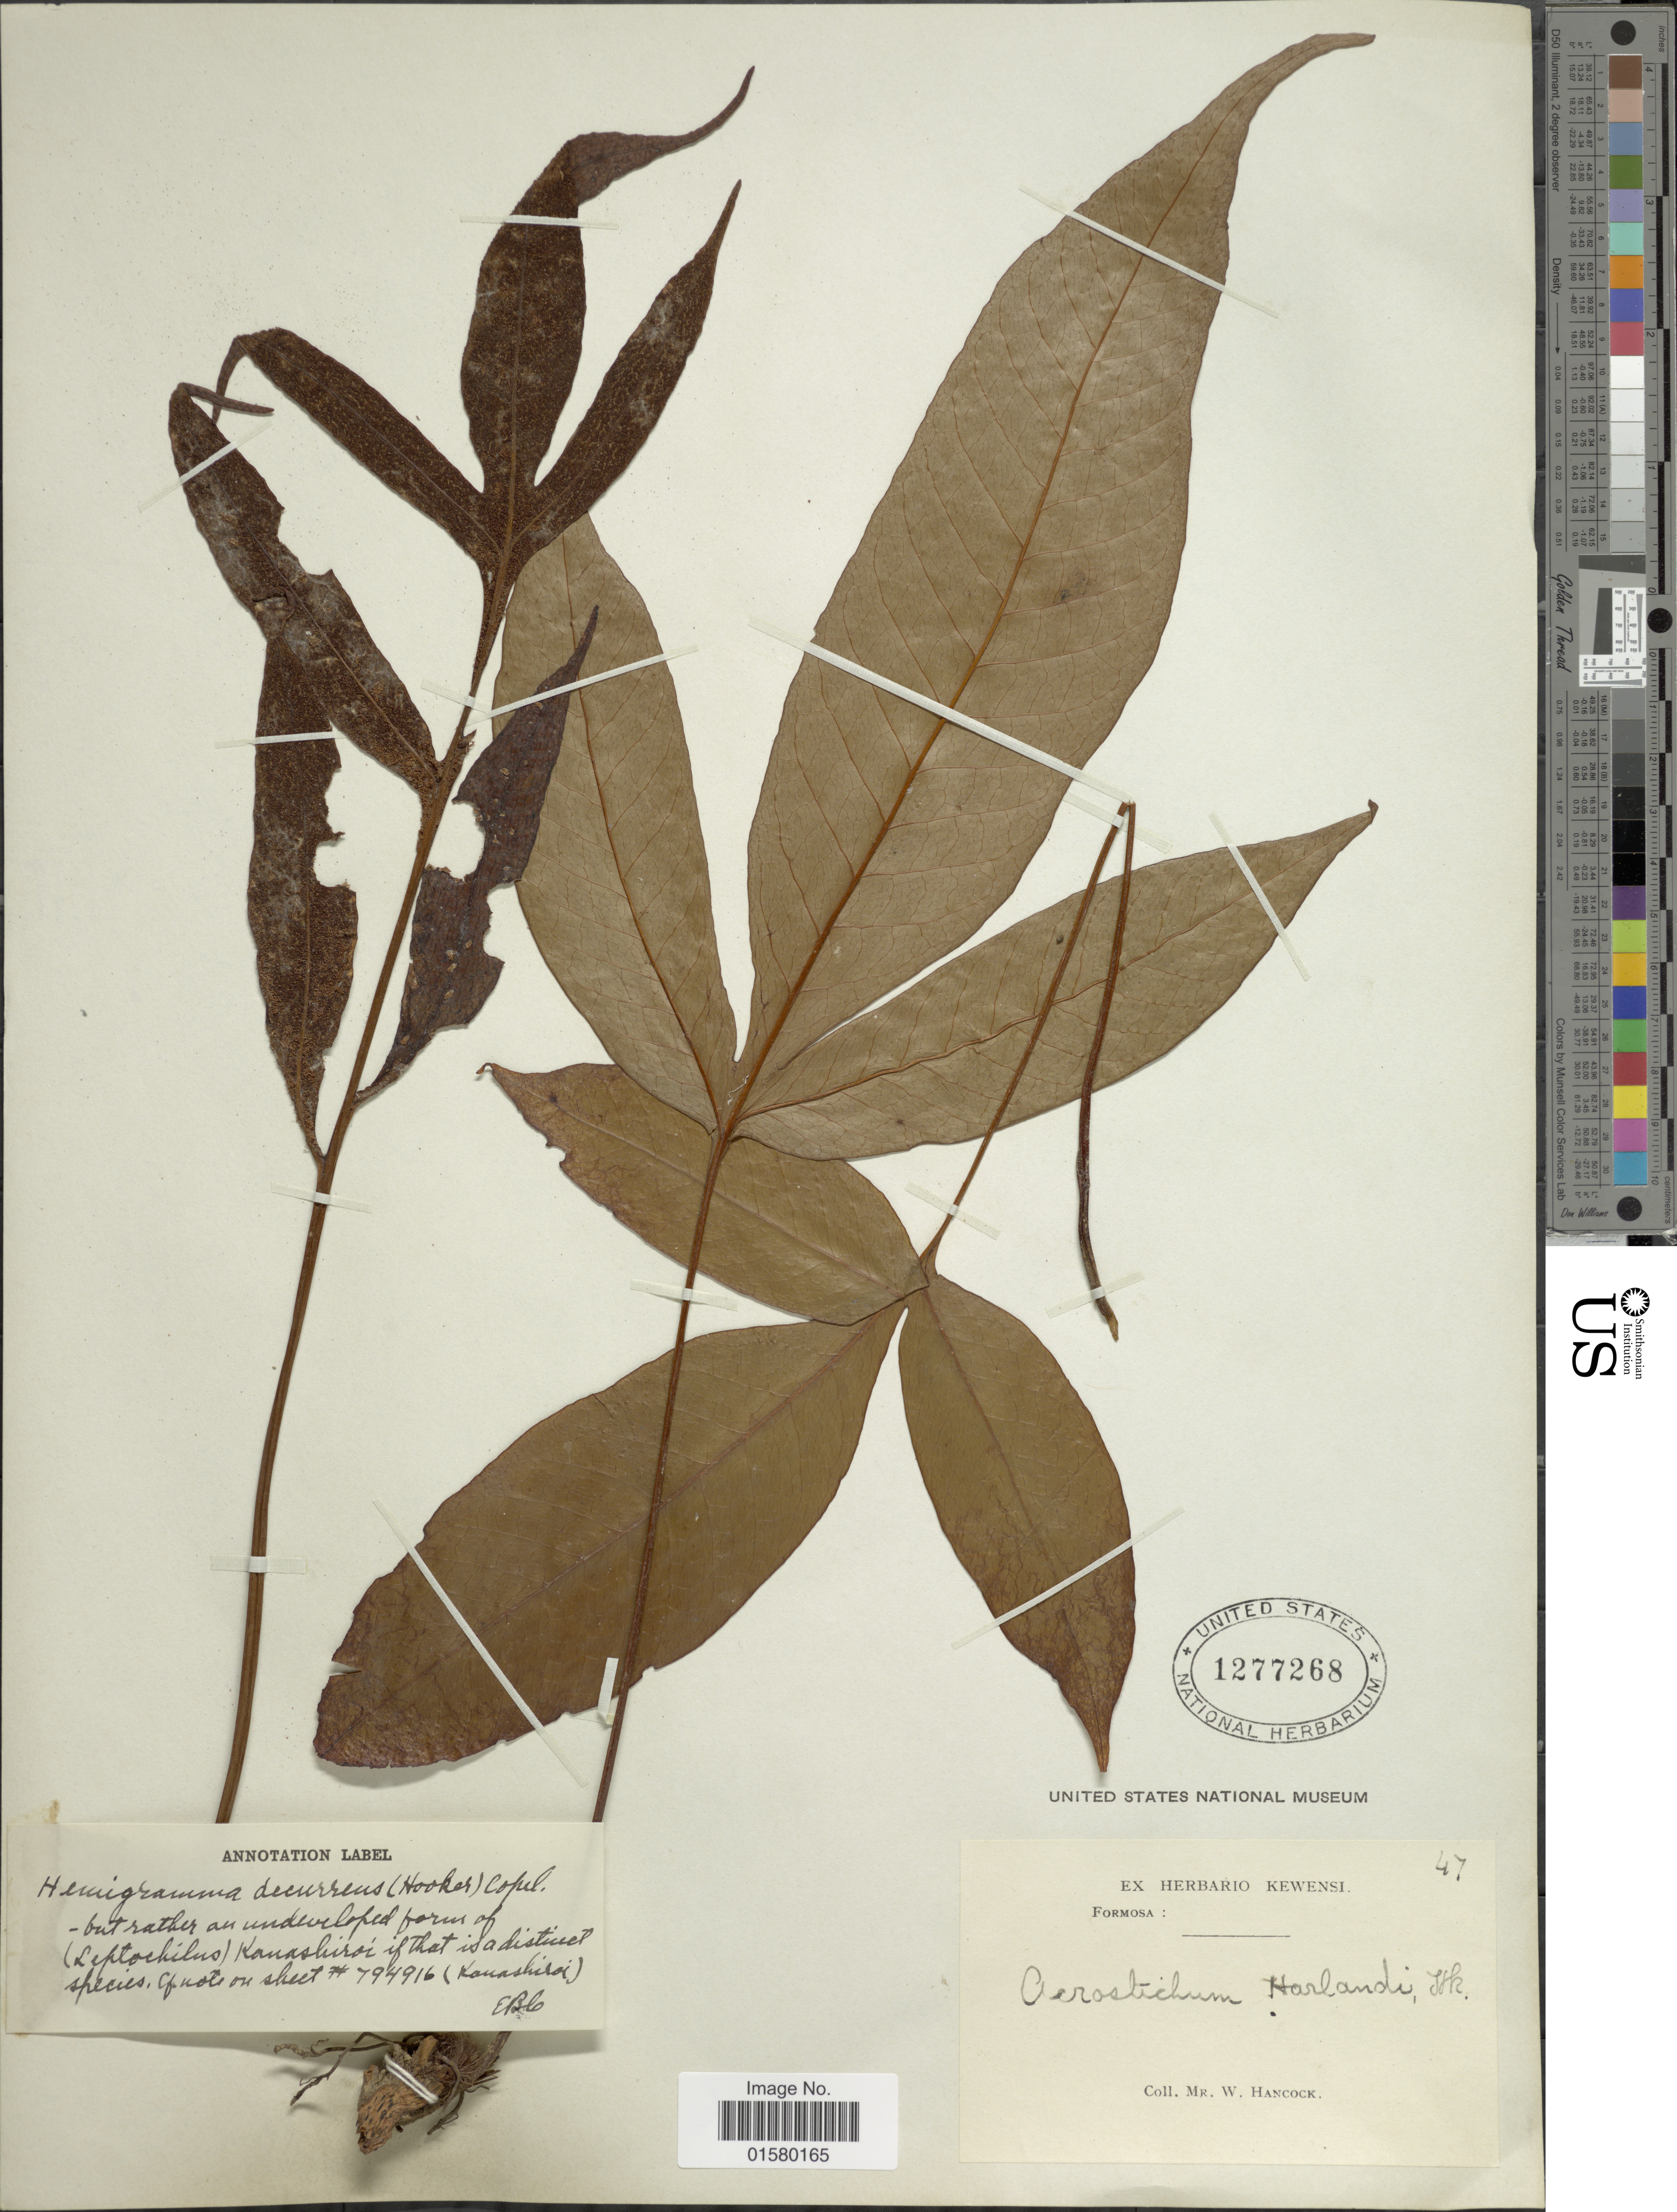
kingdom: Plantae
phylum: Tracheophyta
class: Polypodiopsida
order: Polypodiales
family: Tectariaceae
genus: Tectaria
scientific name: Tectaria decurrens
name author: (Presel.) Copel. in Elmer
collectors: W. Hancock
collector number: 47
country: Taiwan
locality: Formosa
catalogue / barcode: US 1277268